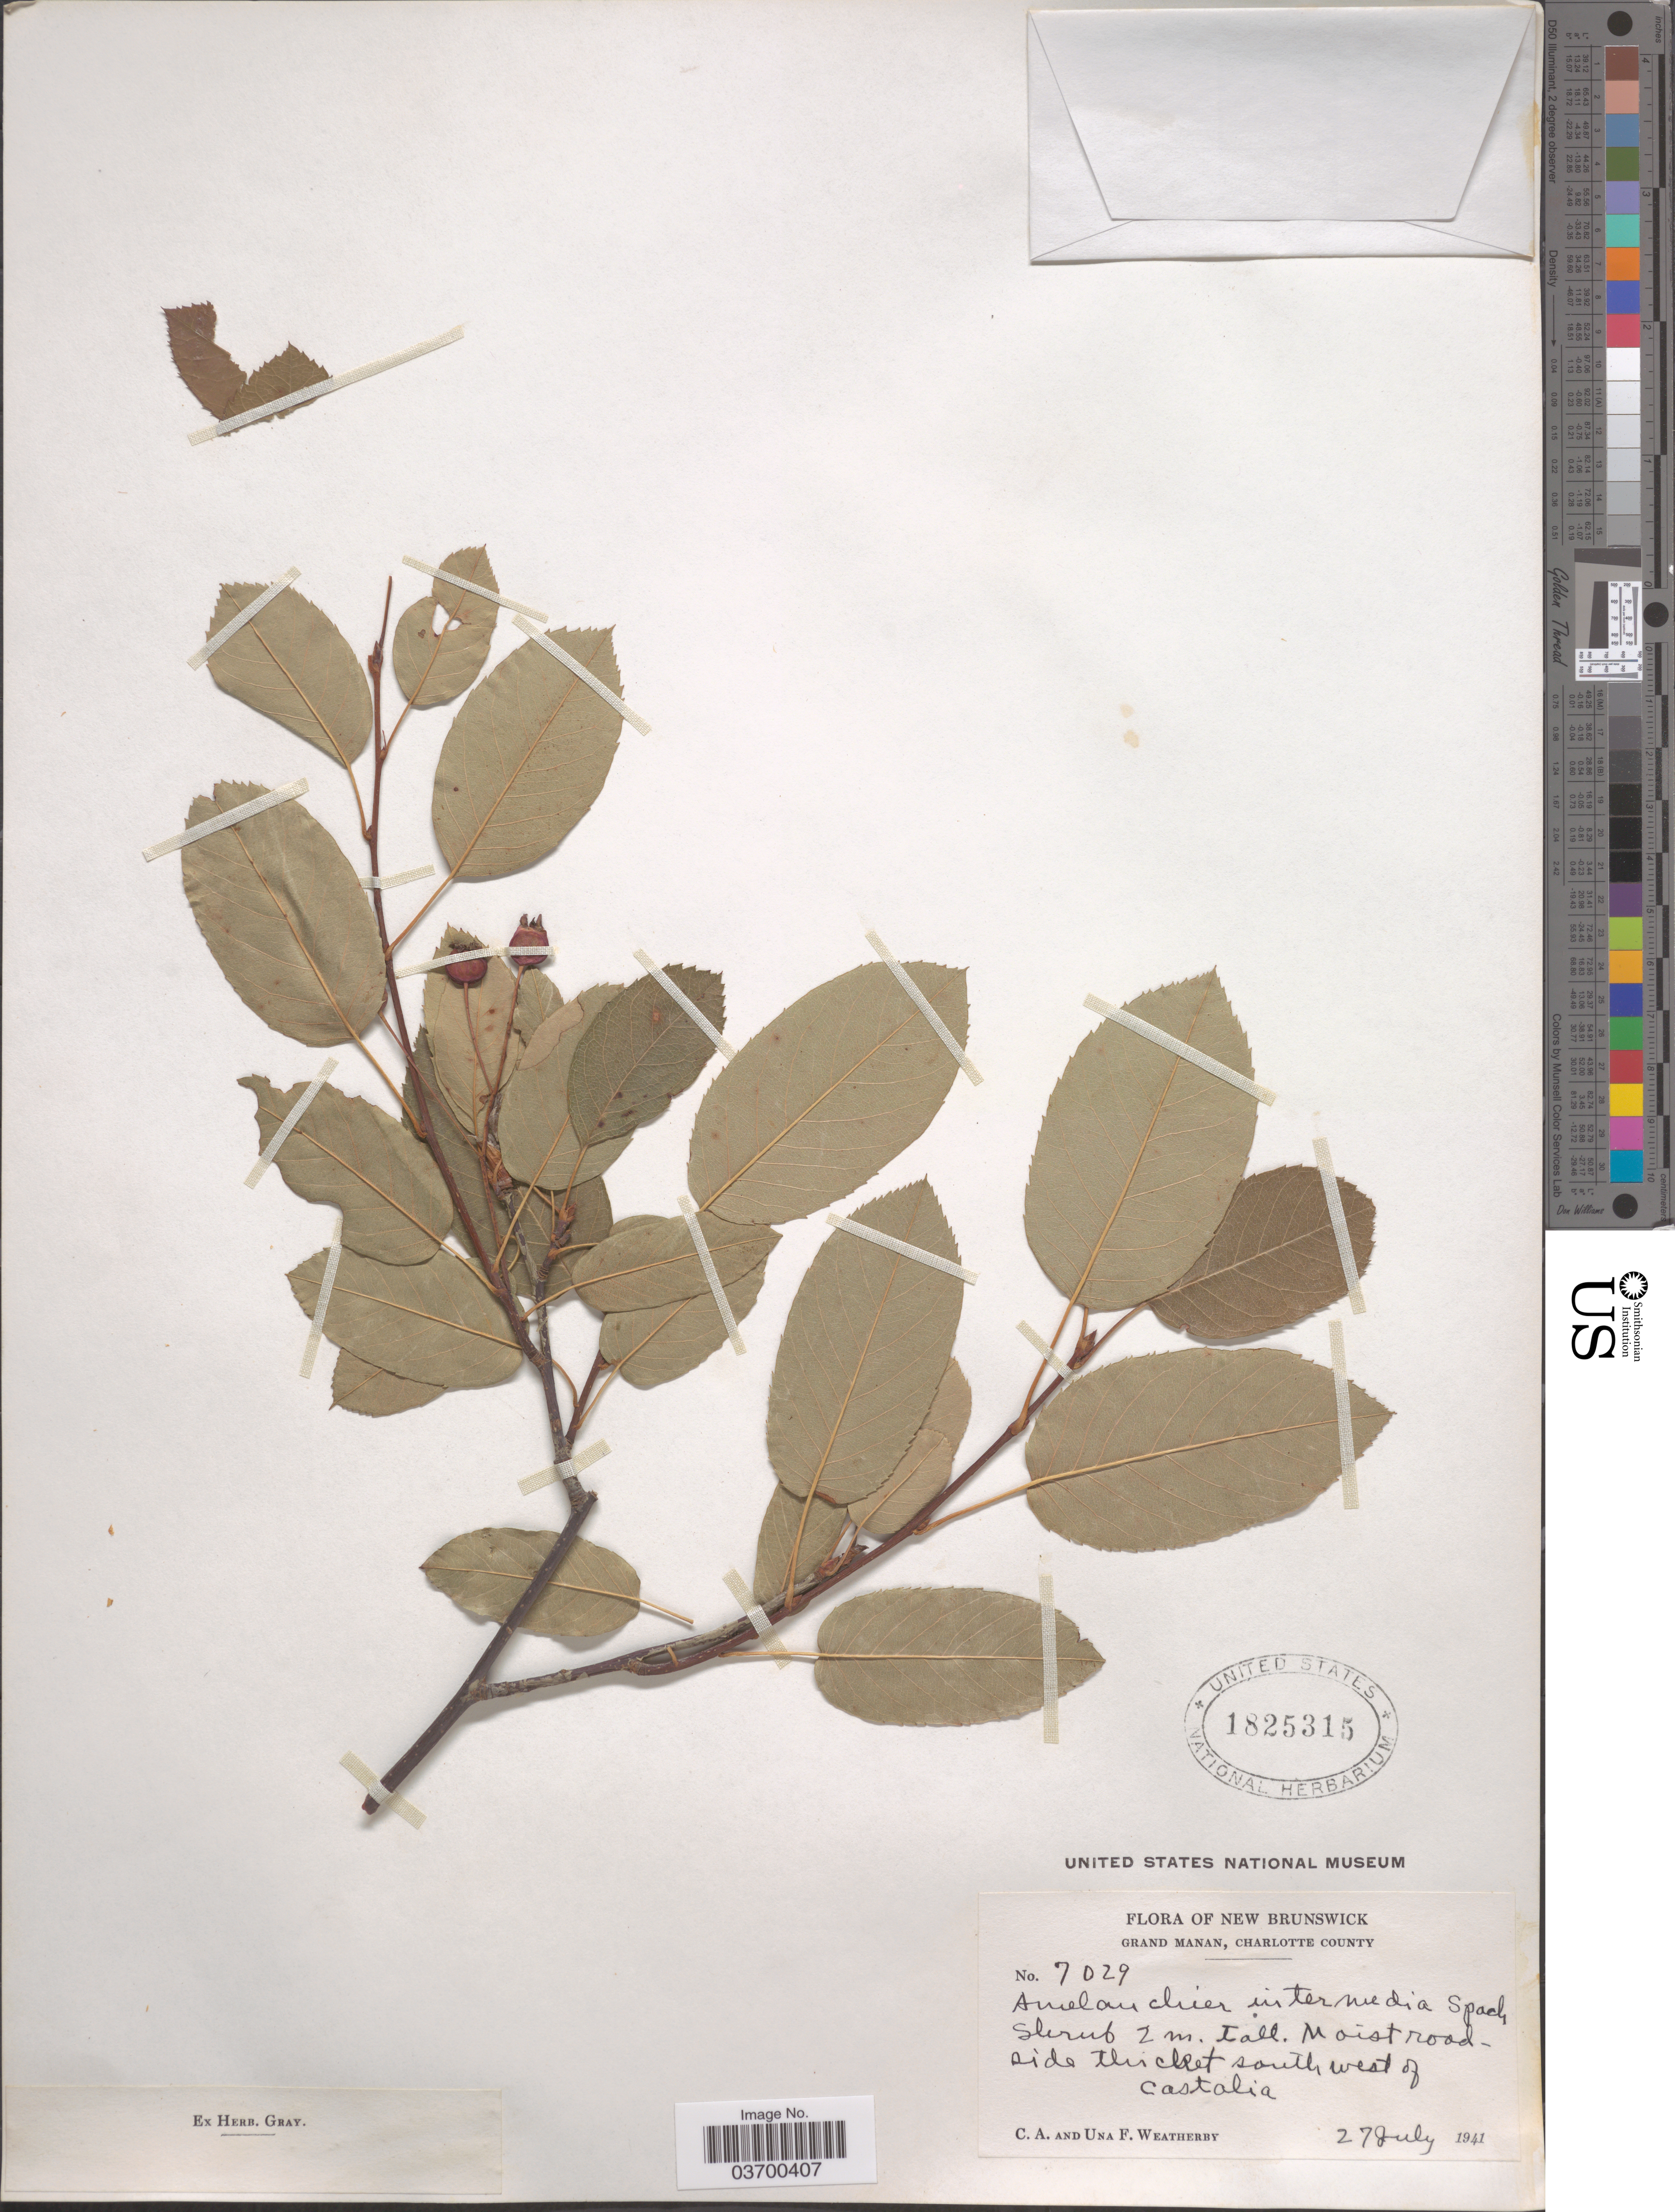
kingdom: Plantae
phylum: Tracheophyta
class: Magnoliopsida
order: Rosales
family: Rosaceae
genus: Amelanchier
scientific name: Amelanchier intermedia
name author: Spach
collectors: C. A. Weatherby & U. Weatherby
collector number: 7029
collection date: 1941-07-27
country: Canada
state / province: New Brunswick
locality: Grand Manan, Charlotte County. Moist roadside thicket south west of Castalia.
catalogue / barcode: US 1825315